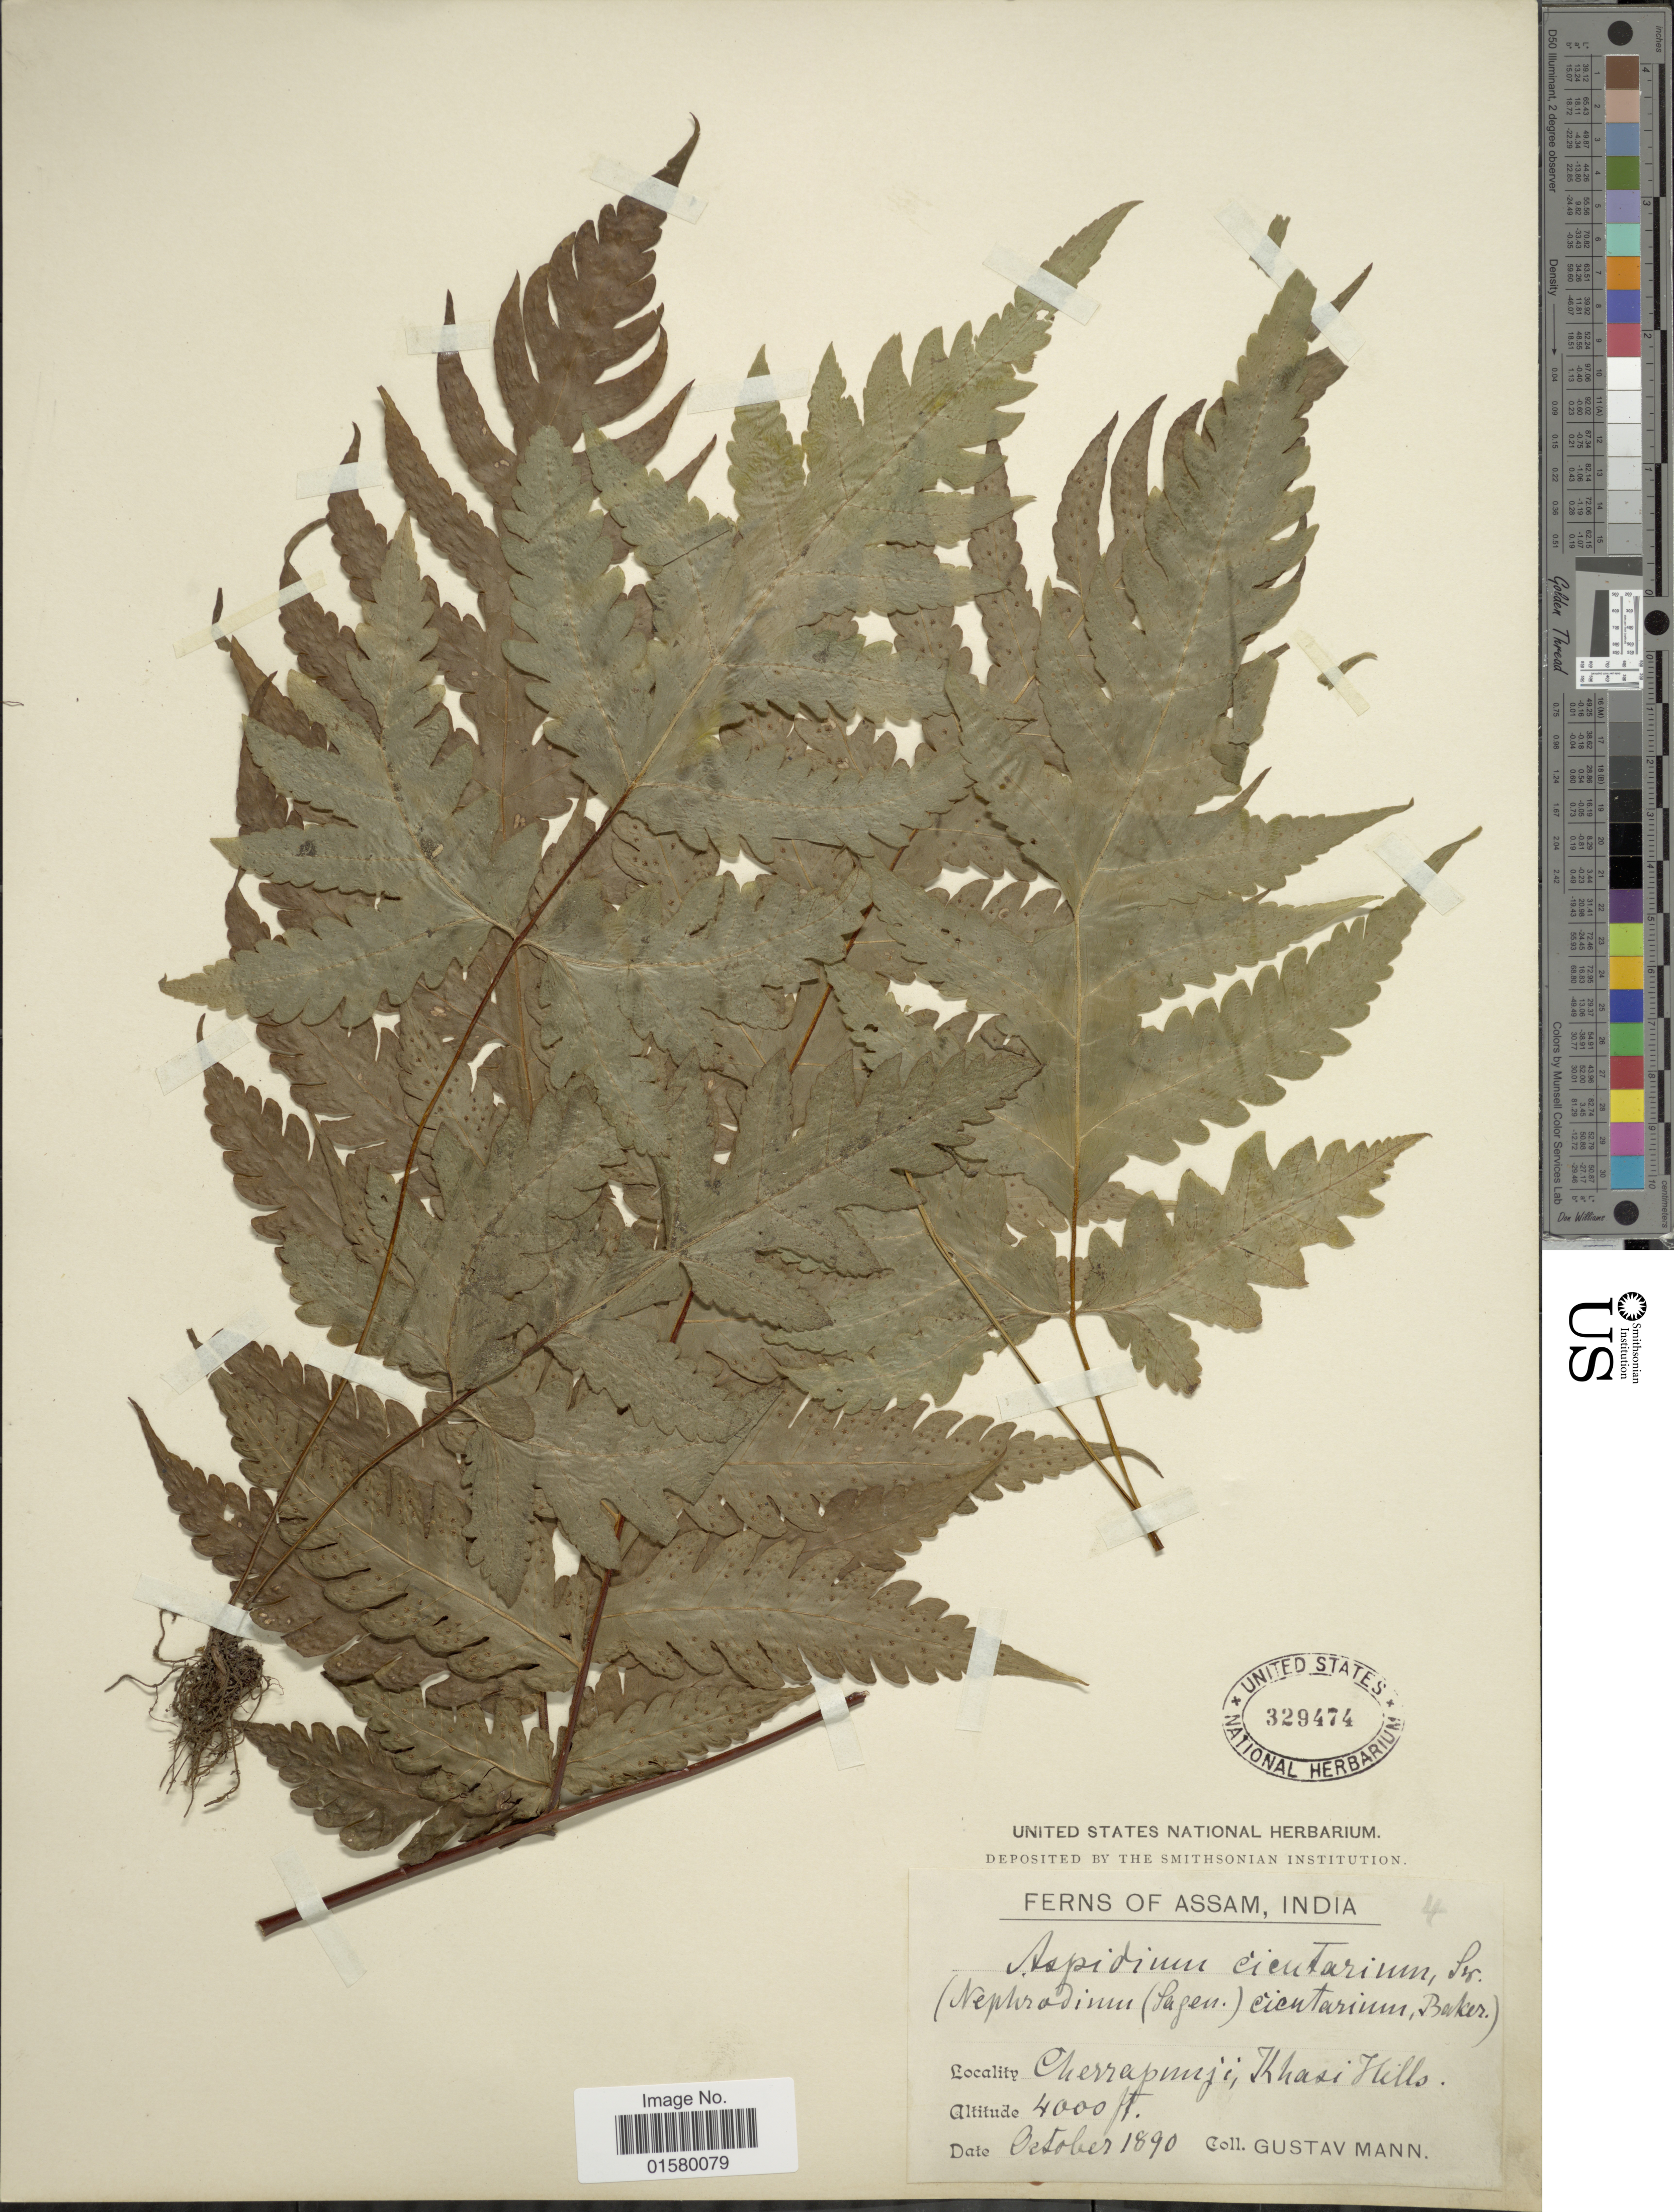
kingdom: Plantae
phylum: Tracheophyta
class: Polypodiopsida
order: Polypodiales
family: Tectariaceae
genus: Tectaria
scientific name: Tectaria coadunata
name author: (J. Sm.) C. Chr.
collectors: G. Mann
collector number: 4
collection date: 1890-10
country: India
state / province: Meghalaya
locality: Cherrapunji, Khasi Hills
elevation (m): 1219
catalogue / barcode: US 329474